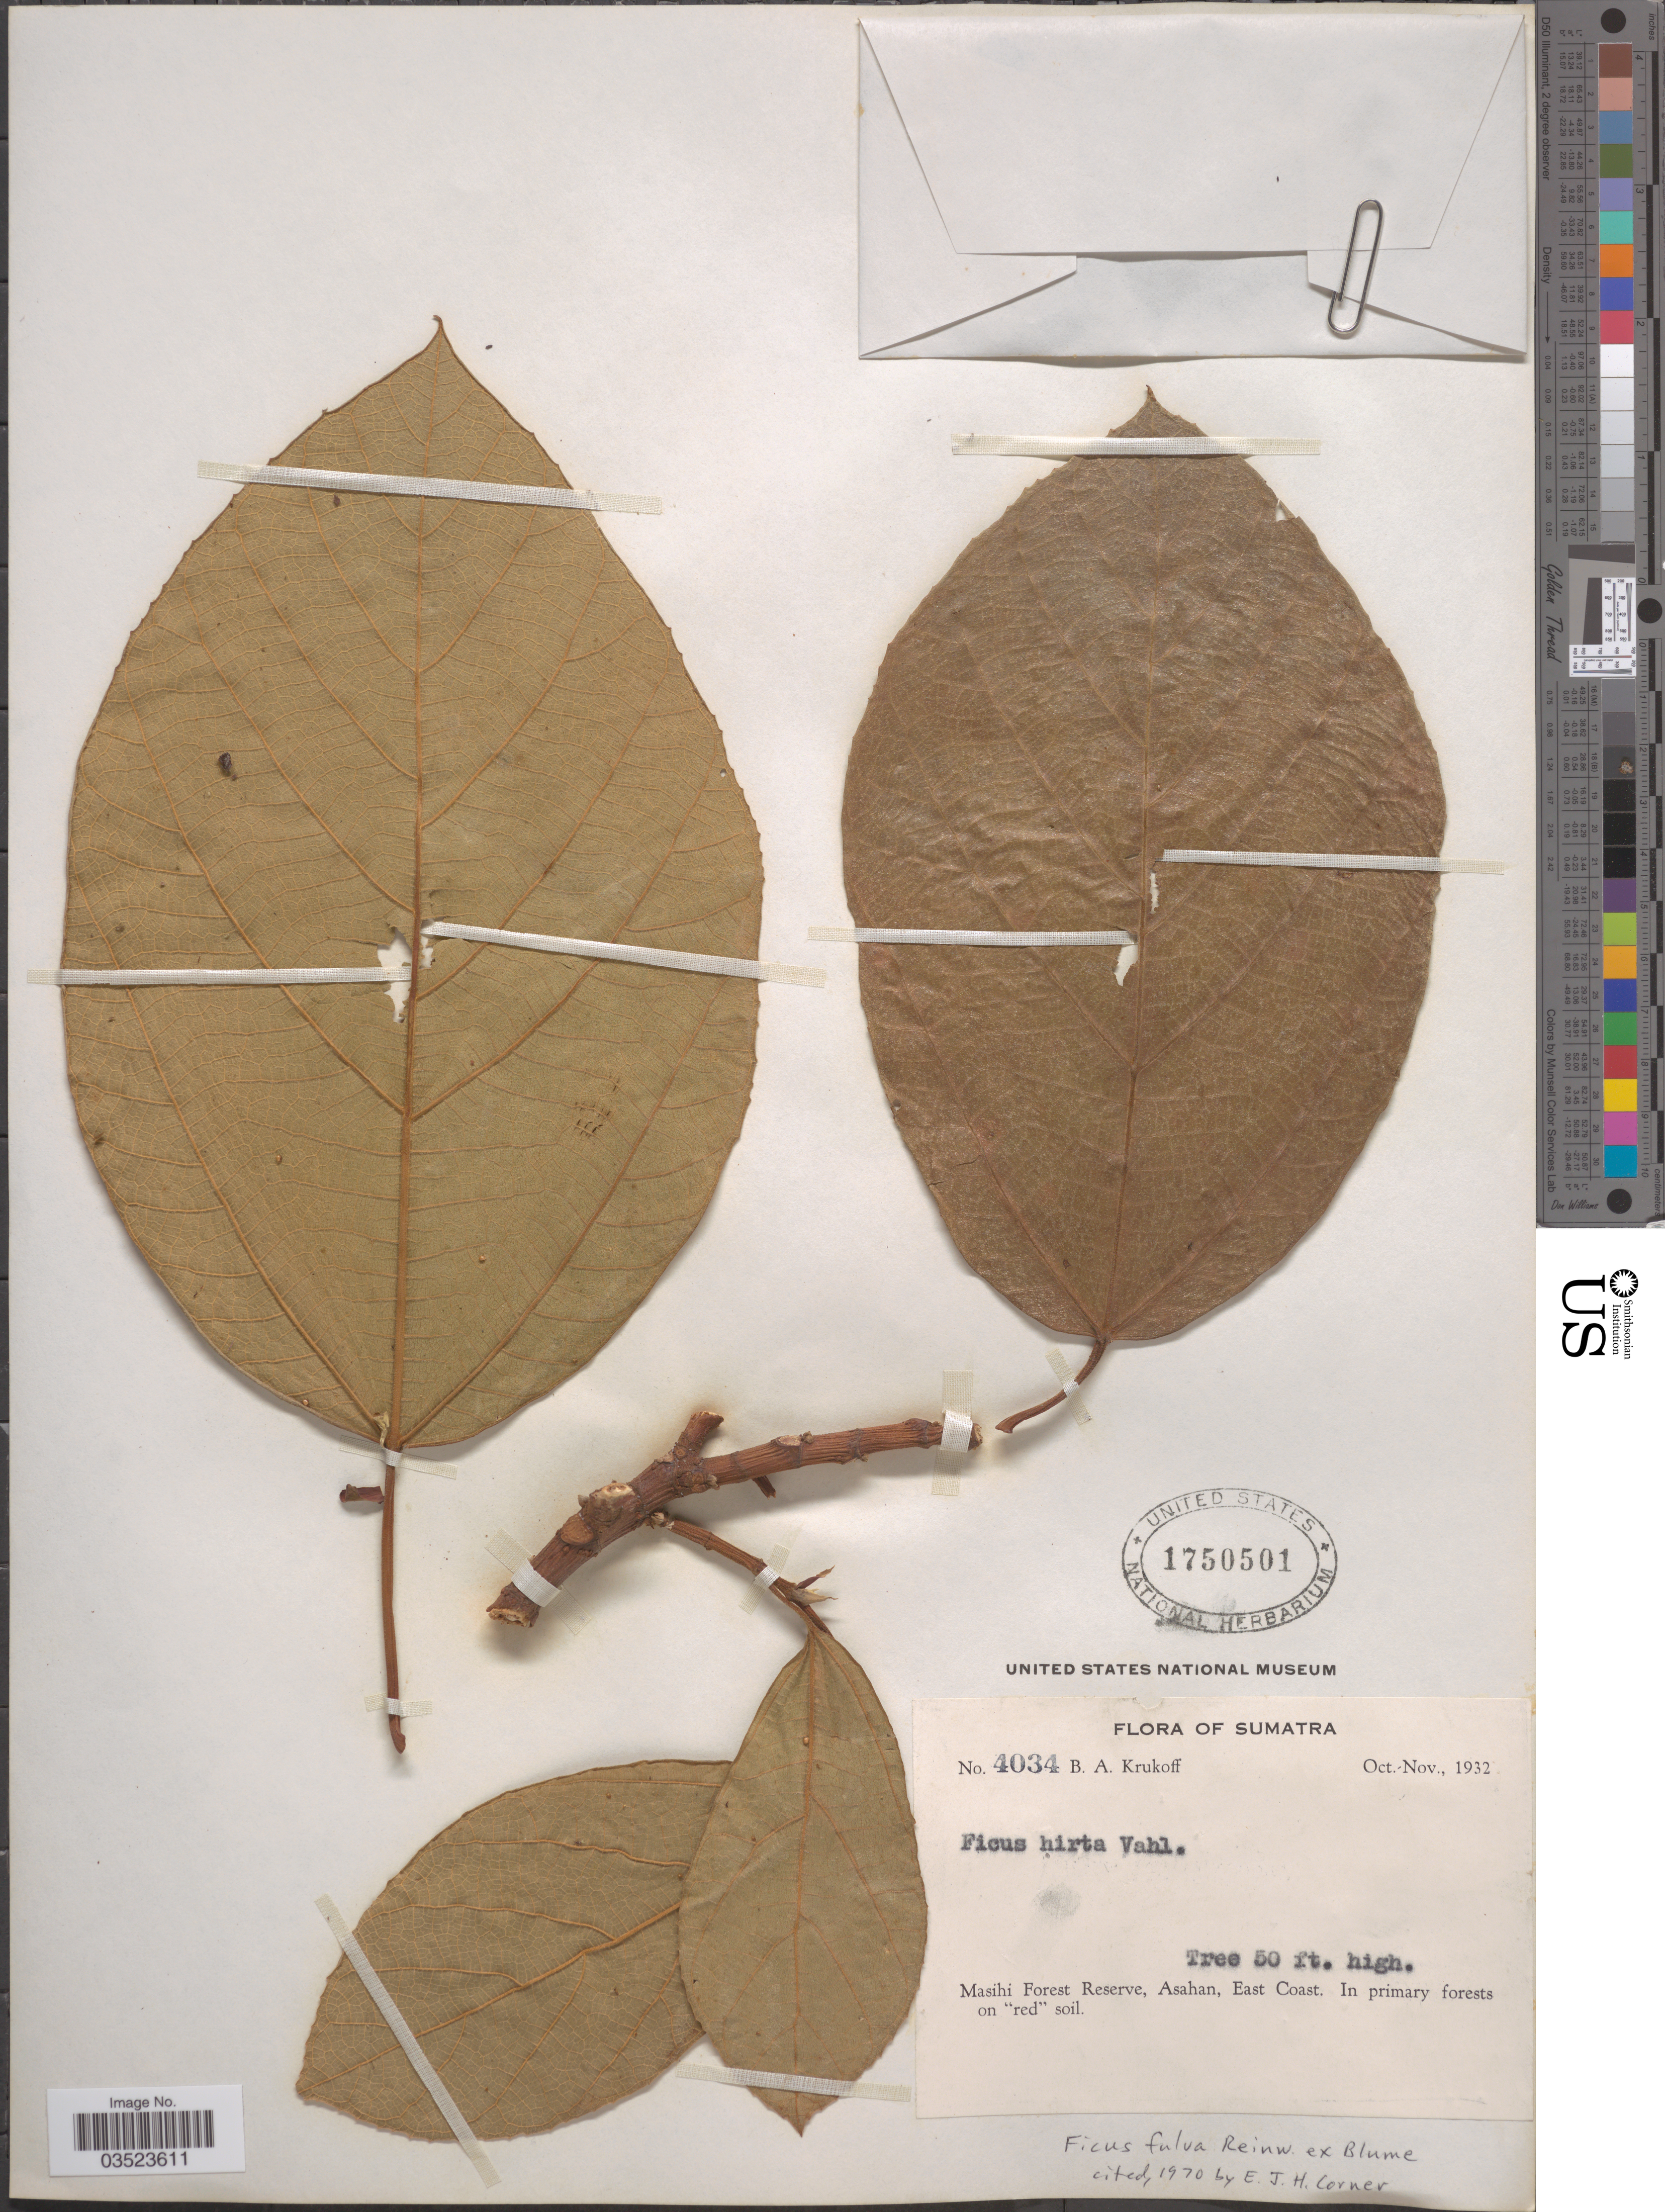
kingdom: Plantae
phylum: Tracheophyta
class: Magnoliopsida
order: Rosales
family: Moraceae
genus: Ficus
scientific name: Ficus fulva Elmer, nom illeg.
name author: Elmer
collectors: B. A. Krukoff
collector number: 4034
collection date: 1932-10/1932-11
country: Indonesia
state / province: Sumatra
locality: Masihi Forest Reserve, Asahan, East Coast. In primary forests on "red" soil.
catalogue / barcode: US 1750501